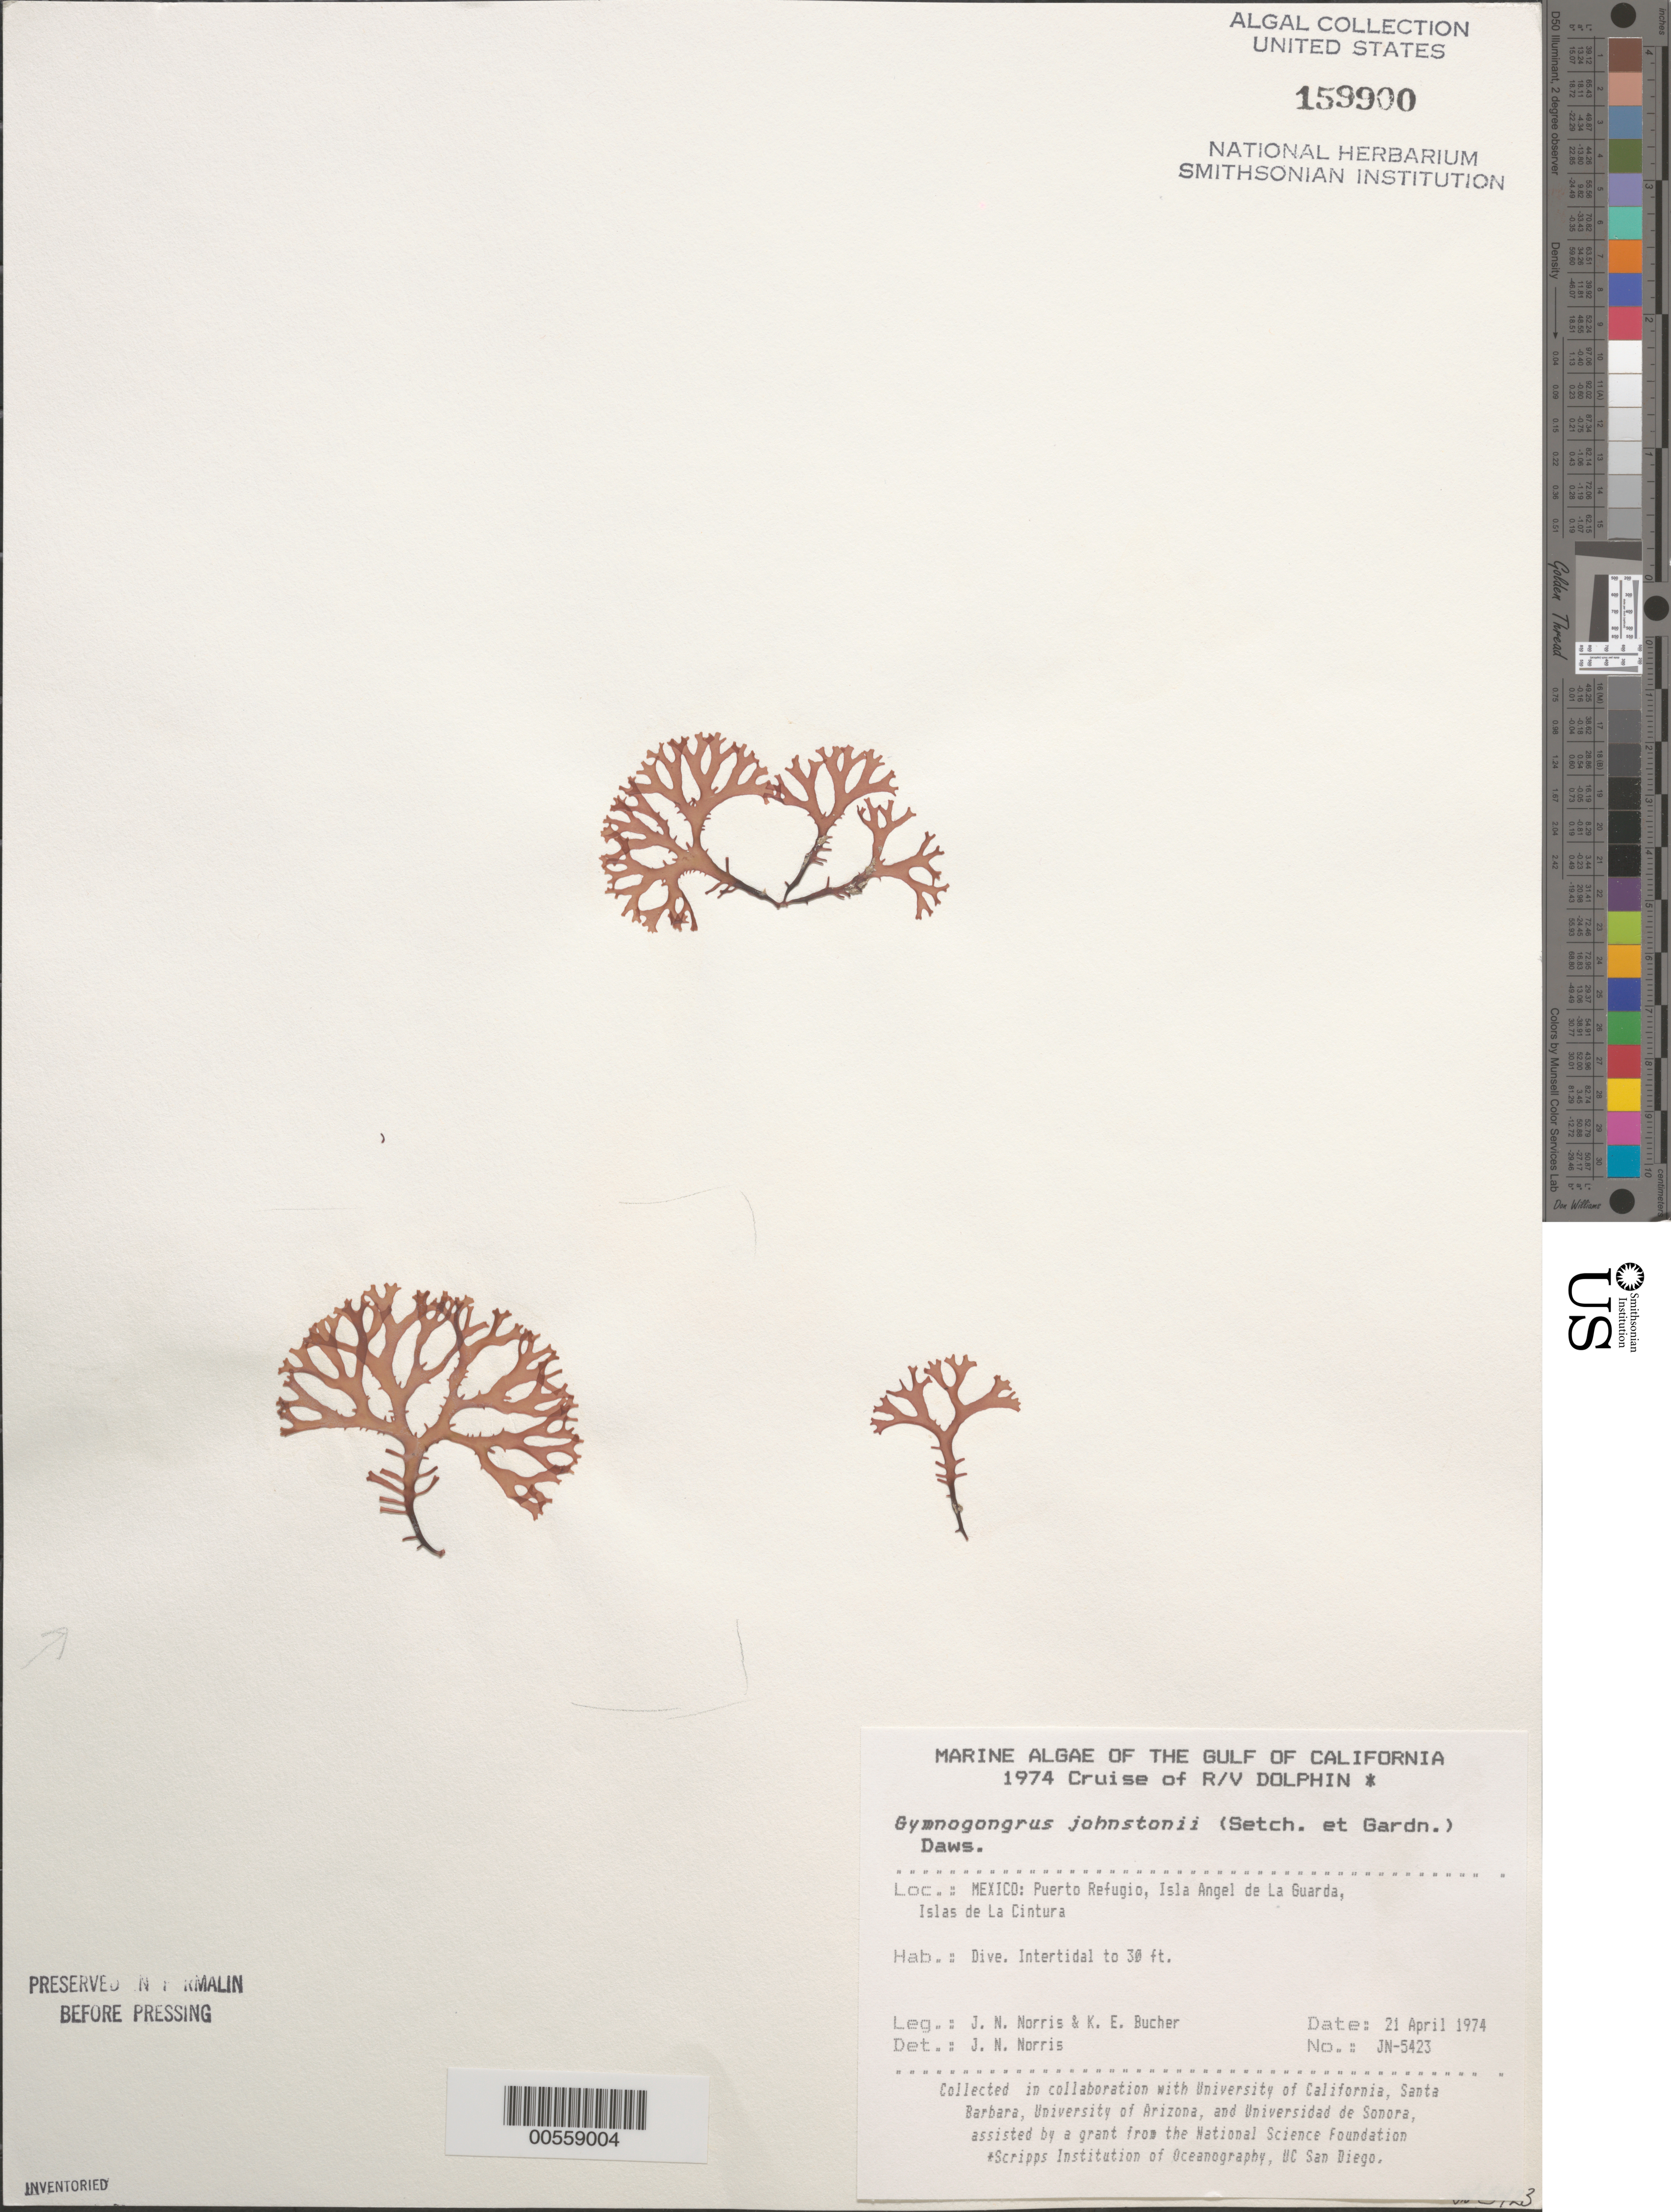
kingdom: Plantae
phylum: Rhodophyta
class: Florideophyceae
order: Gigartinales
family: Phyllophoraceae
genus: Gymnogongrus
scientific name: Gymnogongrus johnstonii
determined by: Norris, James N.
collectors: J. N. Norris & K. E. Bucher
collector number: JN-5423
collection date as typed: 21 Apr 1974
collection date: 1974-04-21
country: Mexico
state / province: Baja California Norte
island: Isla Angel de la Guarda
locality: Puerto Refugio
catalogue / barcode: US 159900